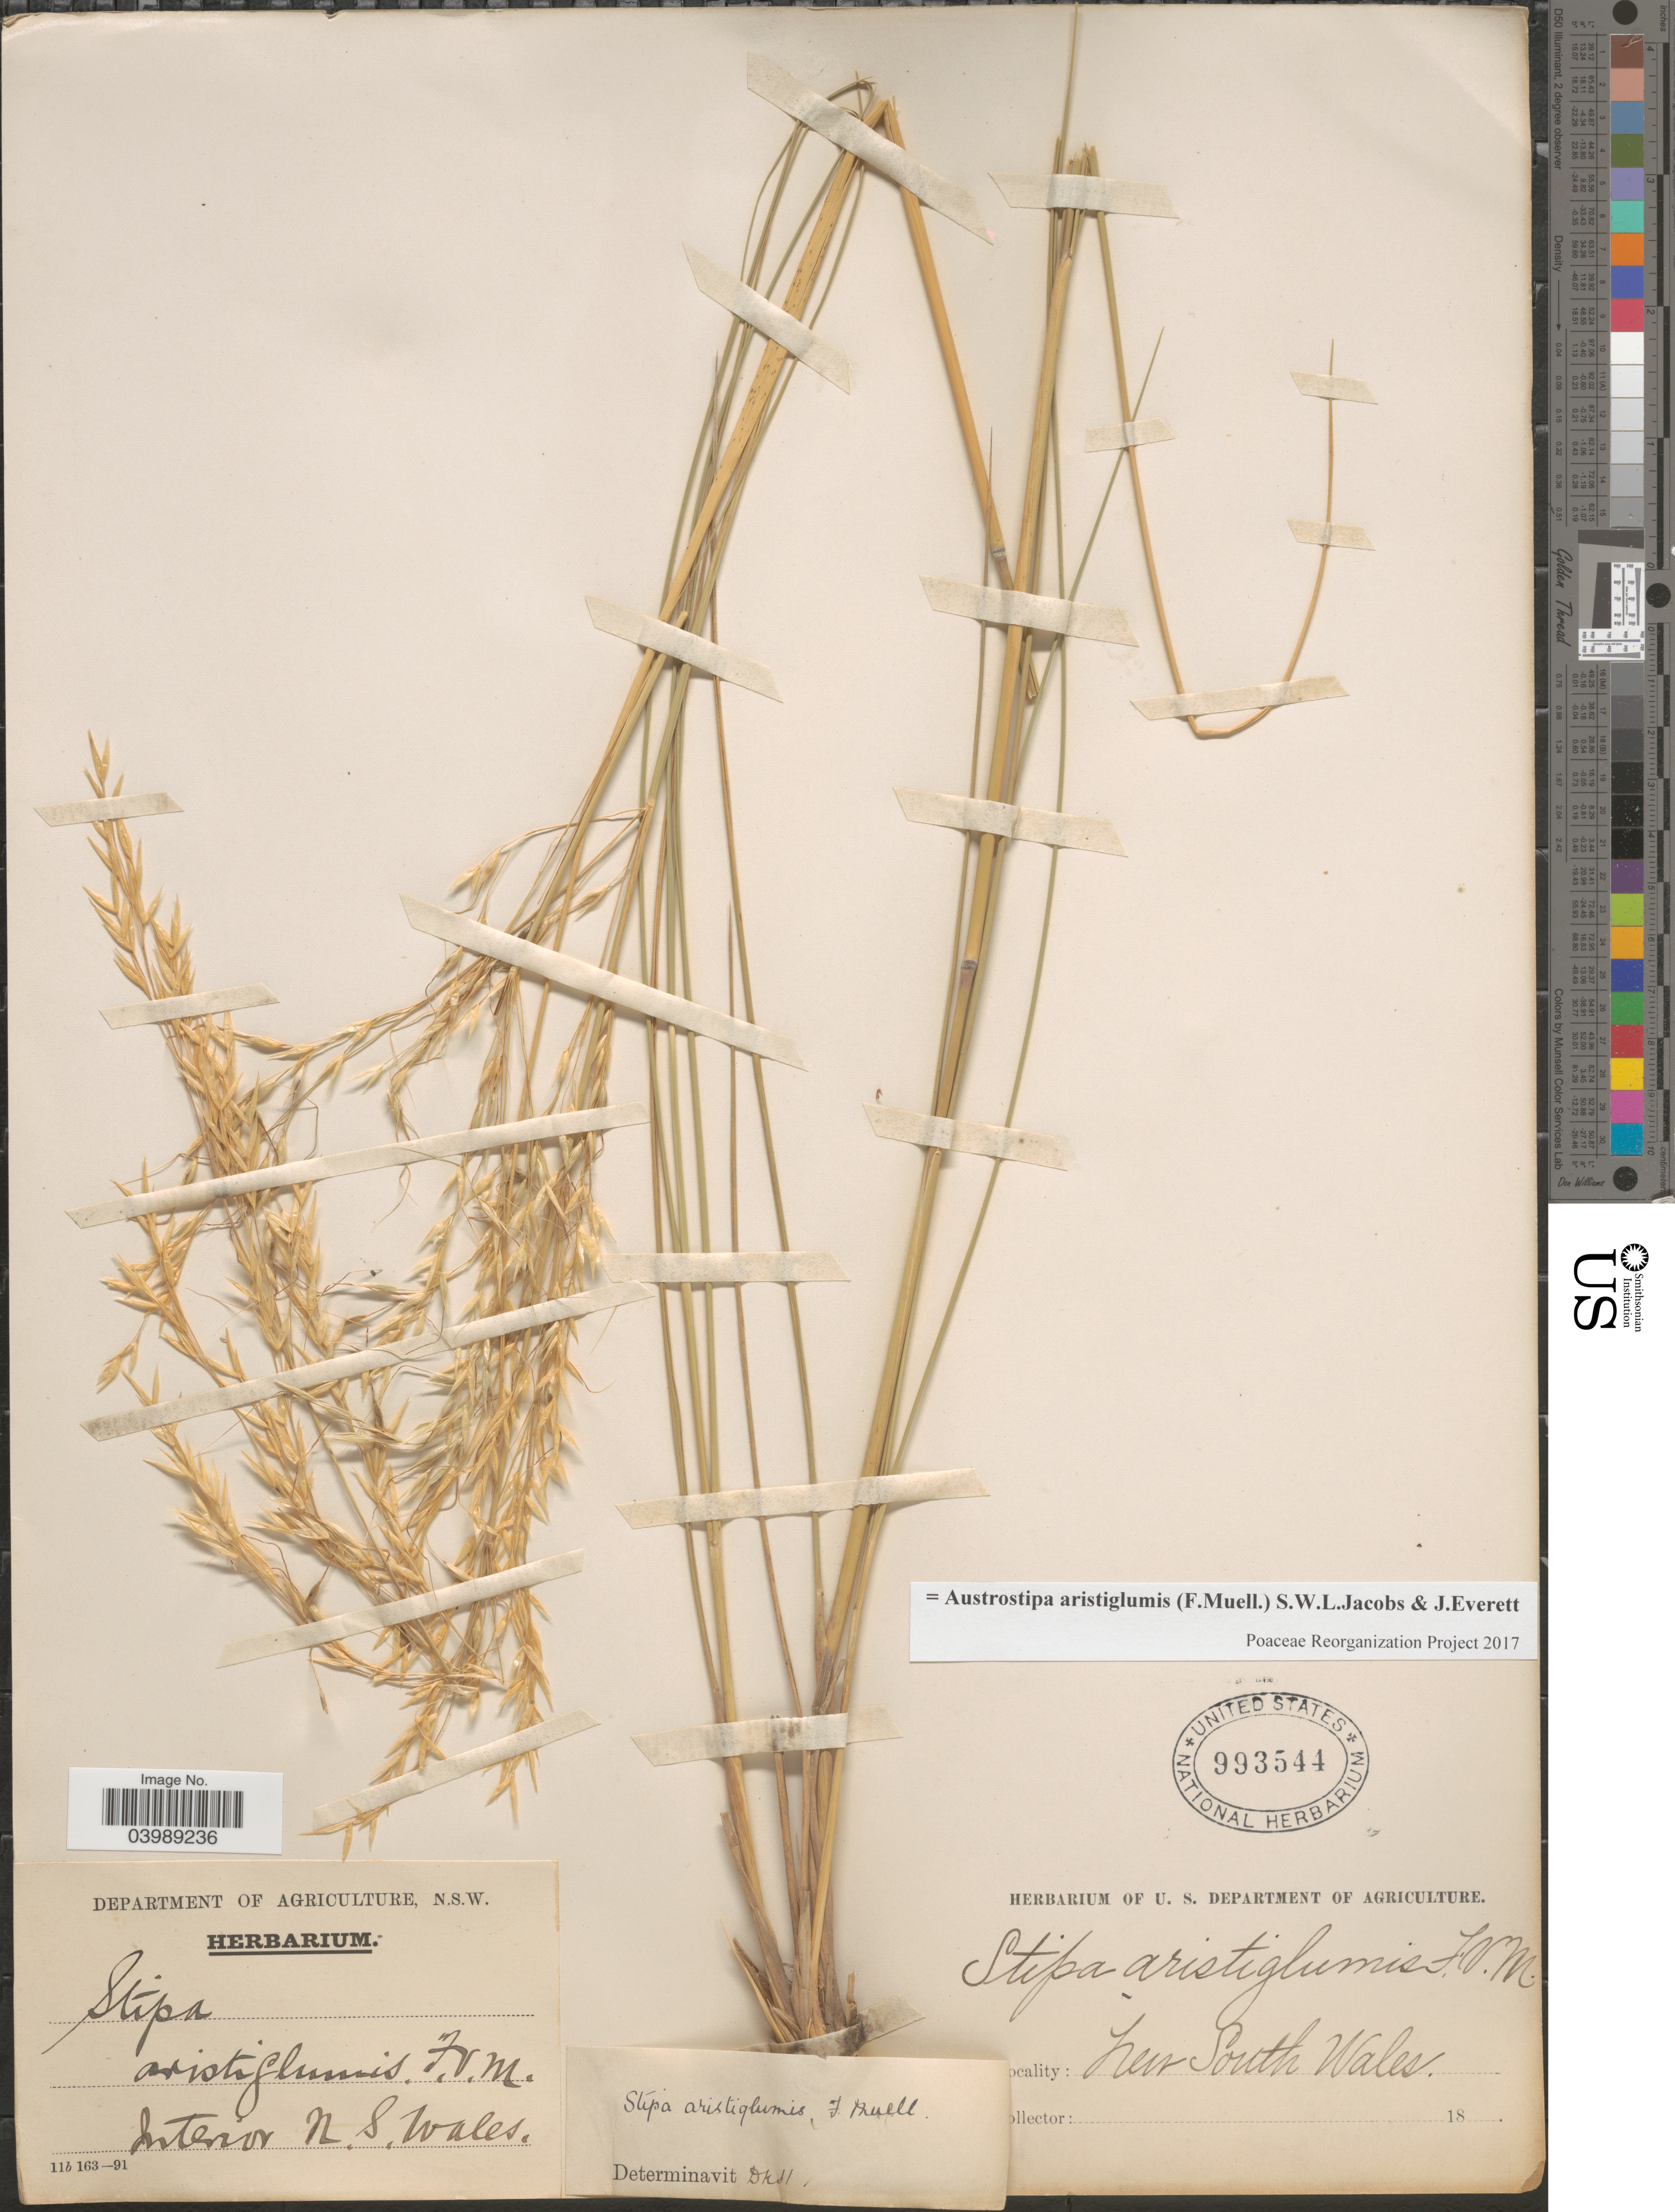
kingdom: Plantae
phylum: Tracheophyta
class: Liliopsida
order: Poales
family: Poaceae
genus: Austrostipa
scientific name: Austrostipa aristiglumis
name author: (F. Muell.) S.W.L. Jacobs & J. Everett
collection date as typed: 18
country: Australia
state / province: New South Wales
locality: Interior.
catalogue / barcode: US 993544